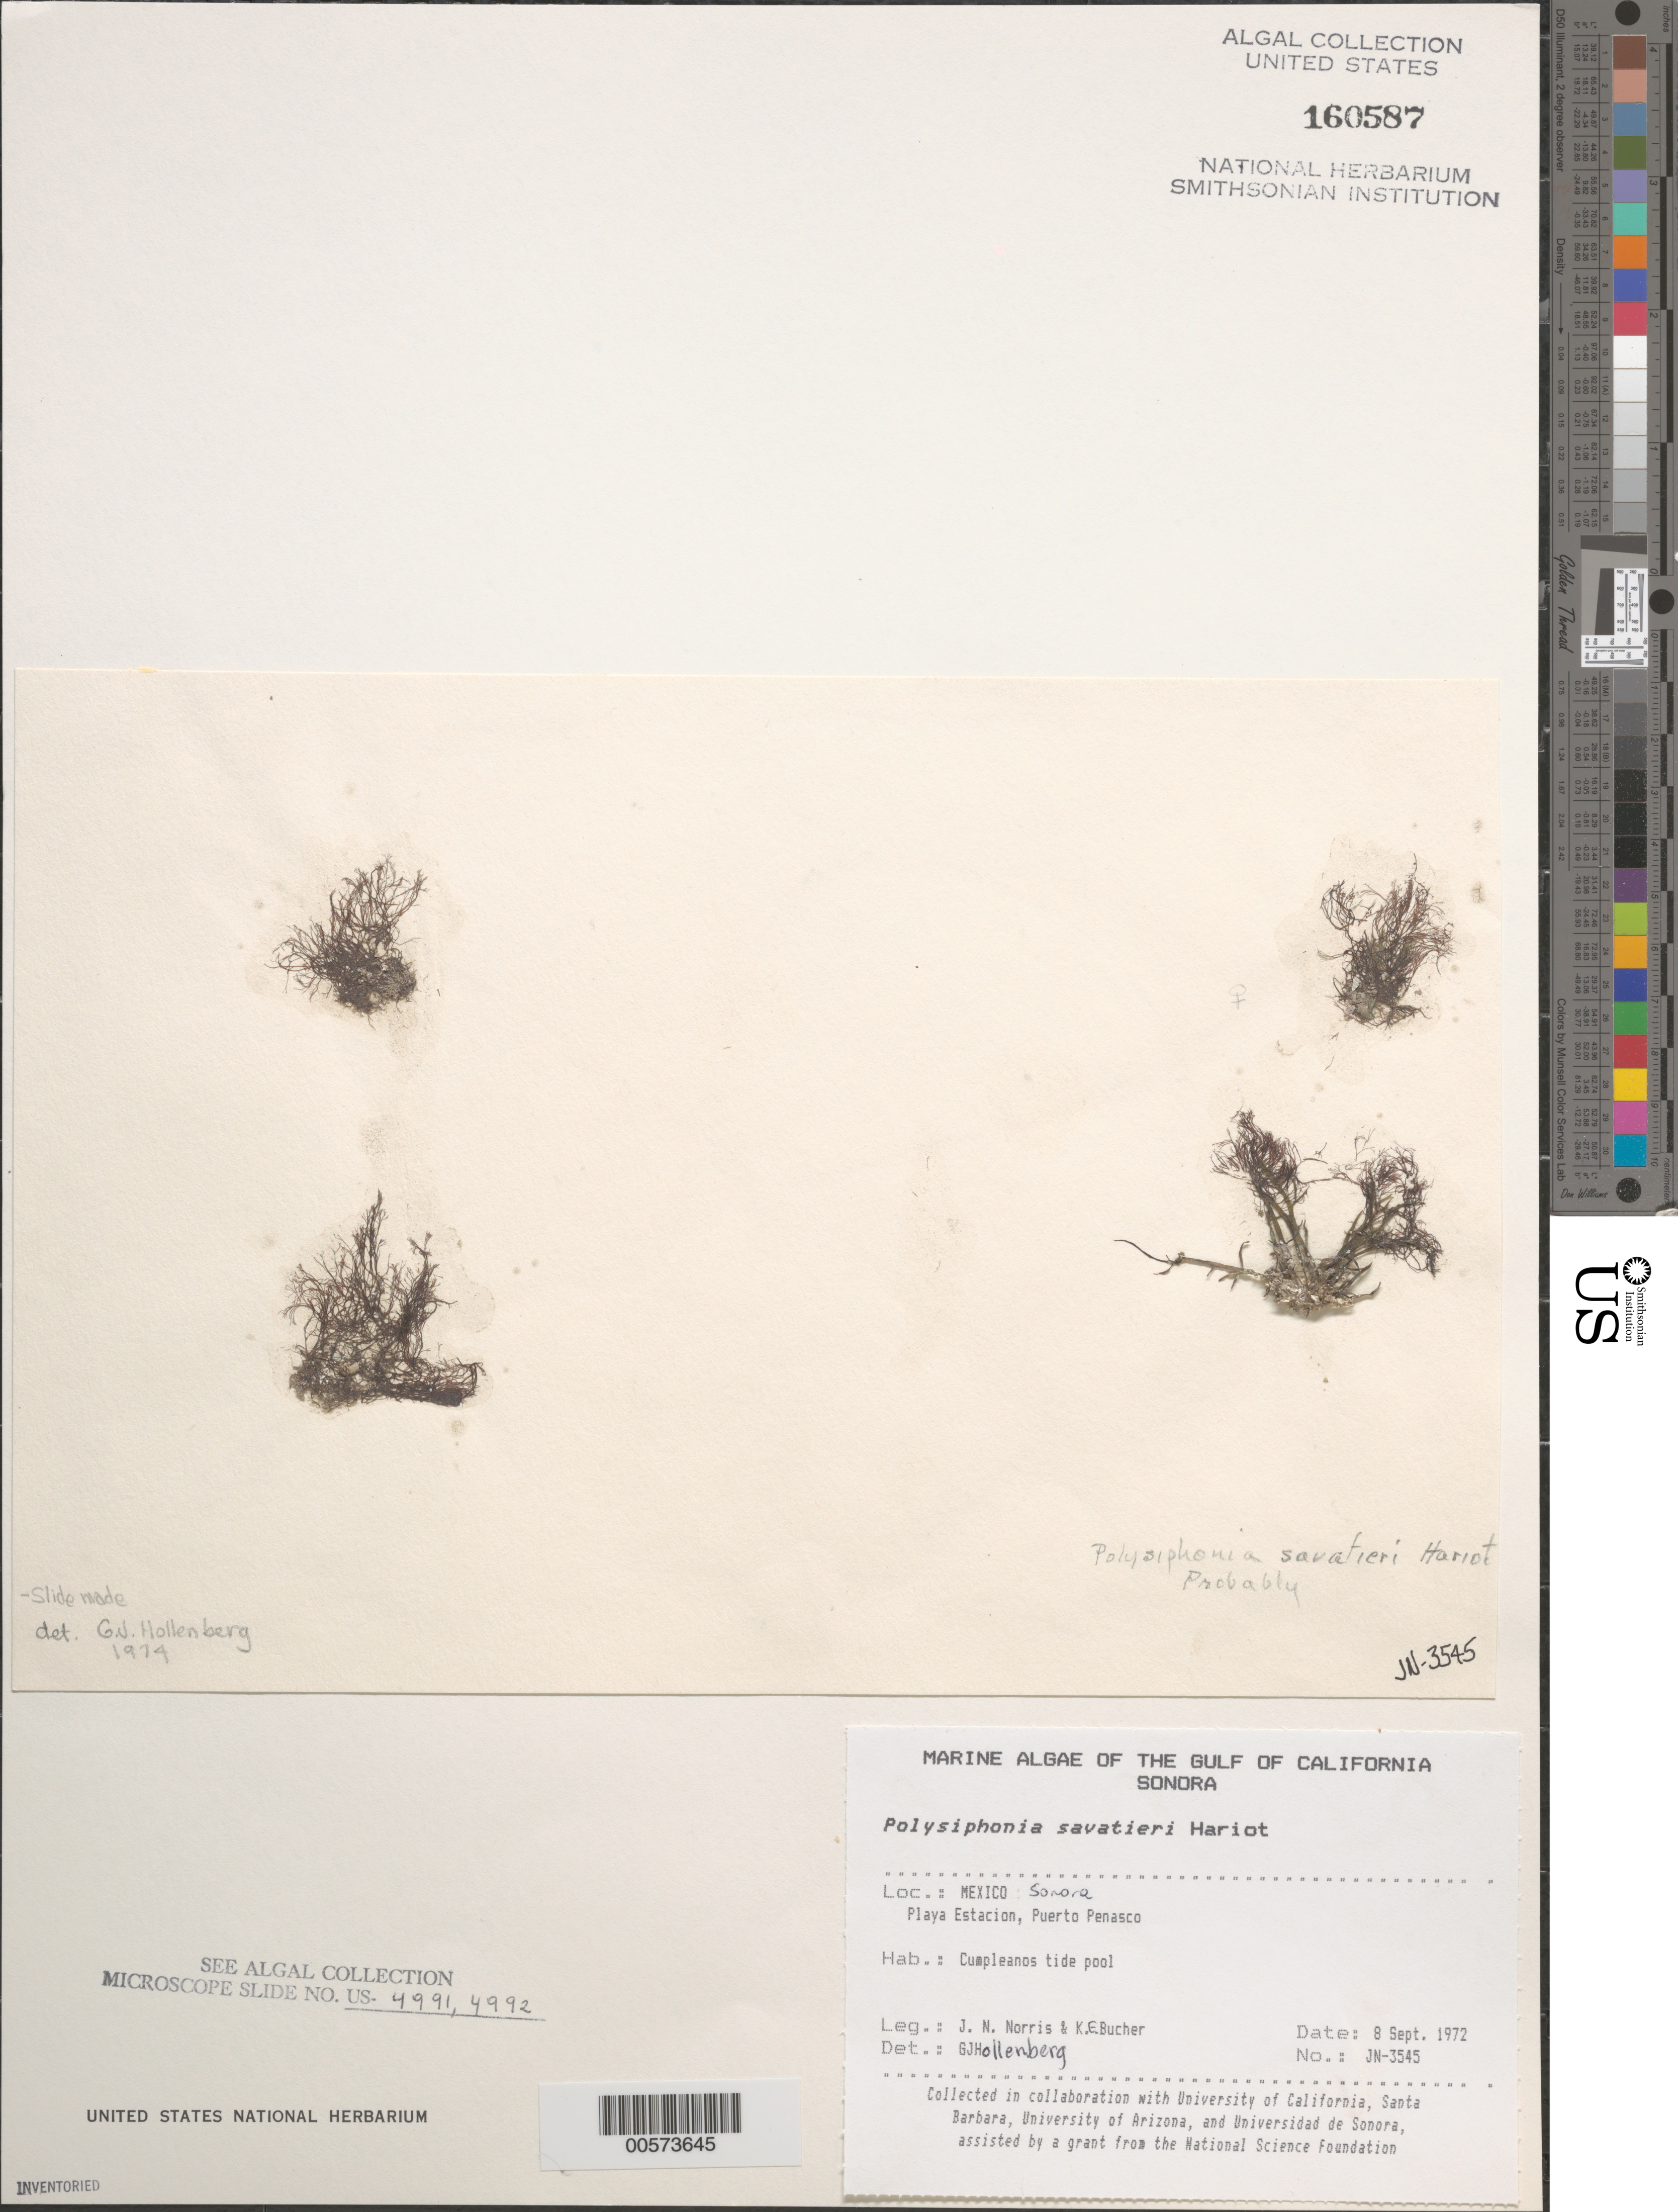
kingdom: Plantae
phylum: Rhodophyta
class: Florideophyceae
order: Ceramiales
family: Rhodomelaceae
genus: Melanothamnus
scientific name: Melanothamnus savatieri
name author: (P. Hariot) Diaz-Tapia & C.A. Maggs in Diaz-Tapia et al.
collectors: J. N. Norris & K. E. Bucher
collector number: JN-3545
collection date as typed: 08 Sep 1972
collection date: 1972-09-08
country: Mexico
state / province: Sonora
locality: Playa Estacion, Puerto Penasco, Cumpleanos tide pool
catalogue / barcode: US 160587